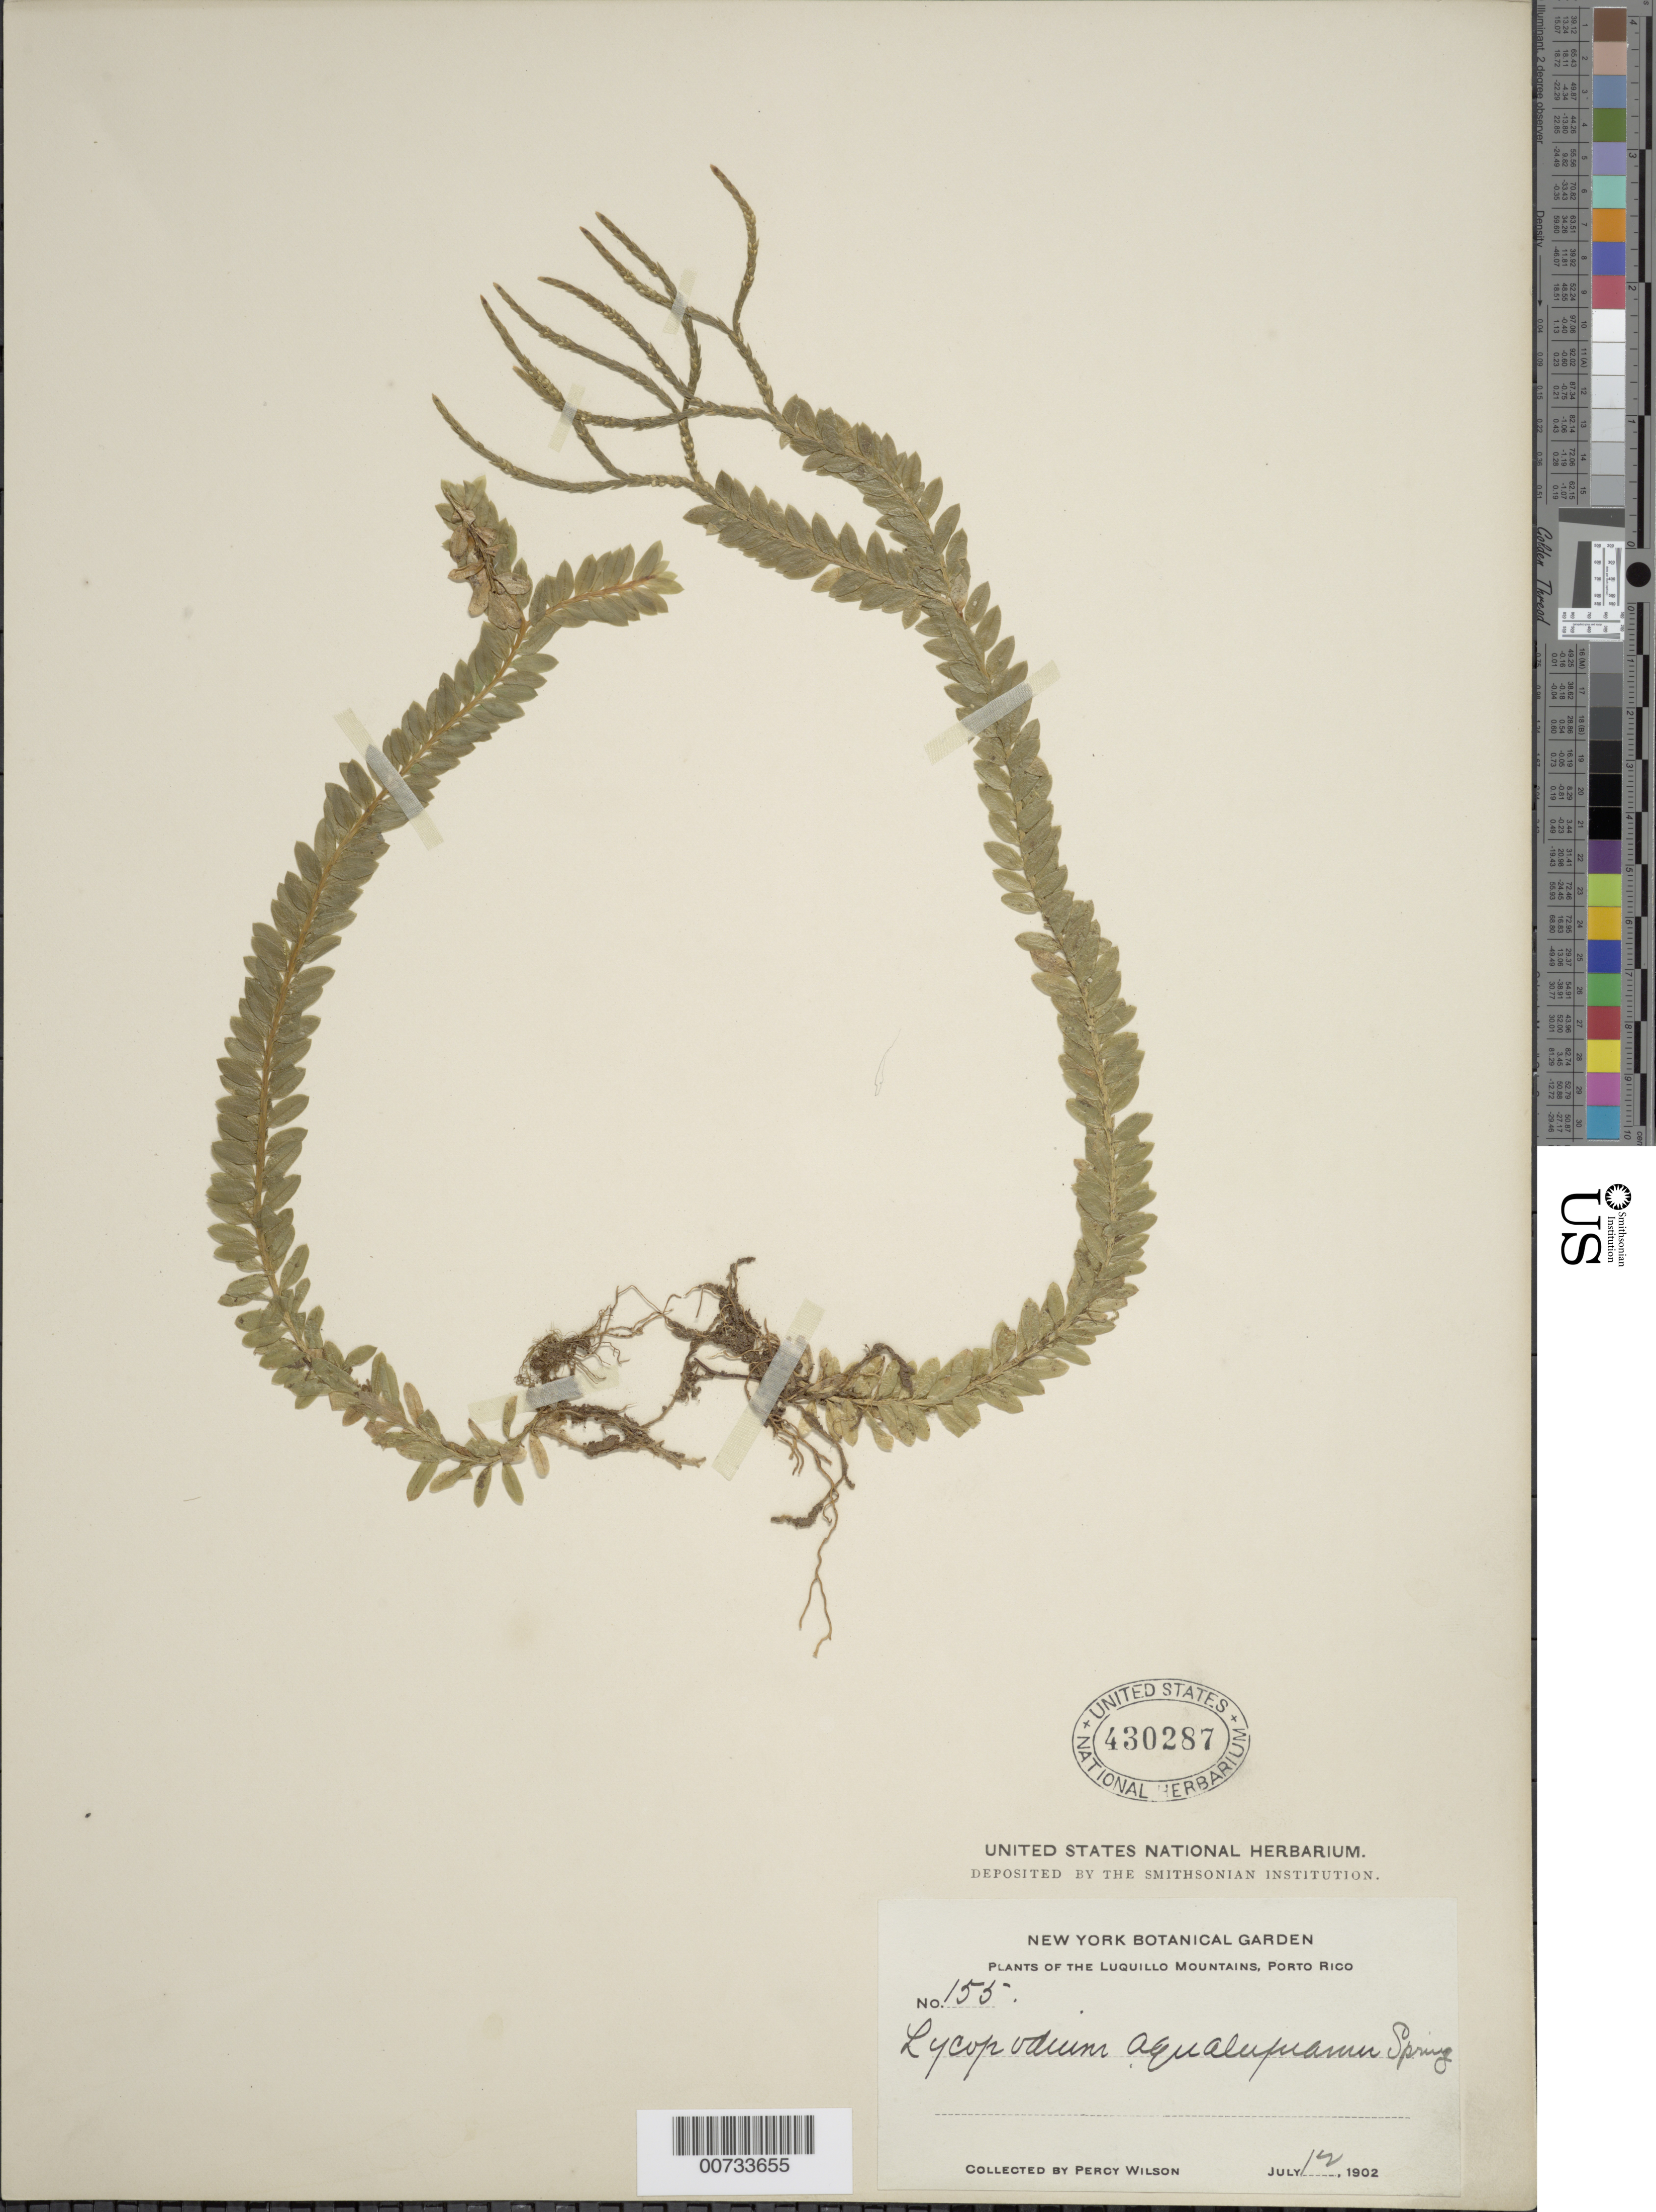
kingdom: Plantae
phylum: Tracheophyta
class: Lycopodiopsida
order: Lycopodiales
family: Lycopodiaceae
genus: Phlegmariurus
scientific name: Phlegmariurus aqualupianus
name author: (Spring) B. Øllg.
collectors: P. Wilson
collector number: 155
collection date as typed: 12 Jul 1902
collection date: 1902-07-12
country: Puerto Rico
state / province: Luquillo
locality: Luquillo Mts.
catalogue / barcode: US 430287